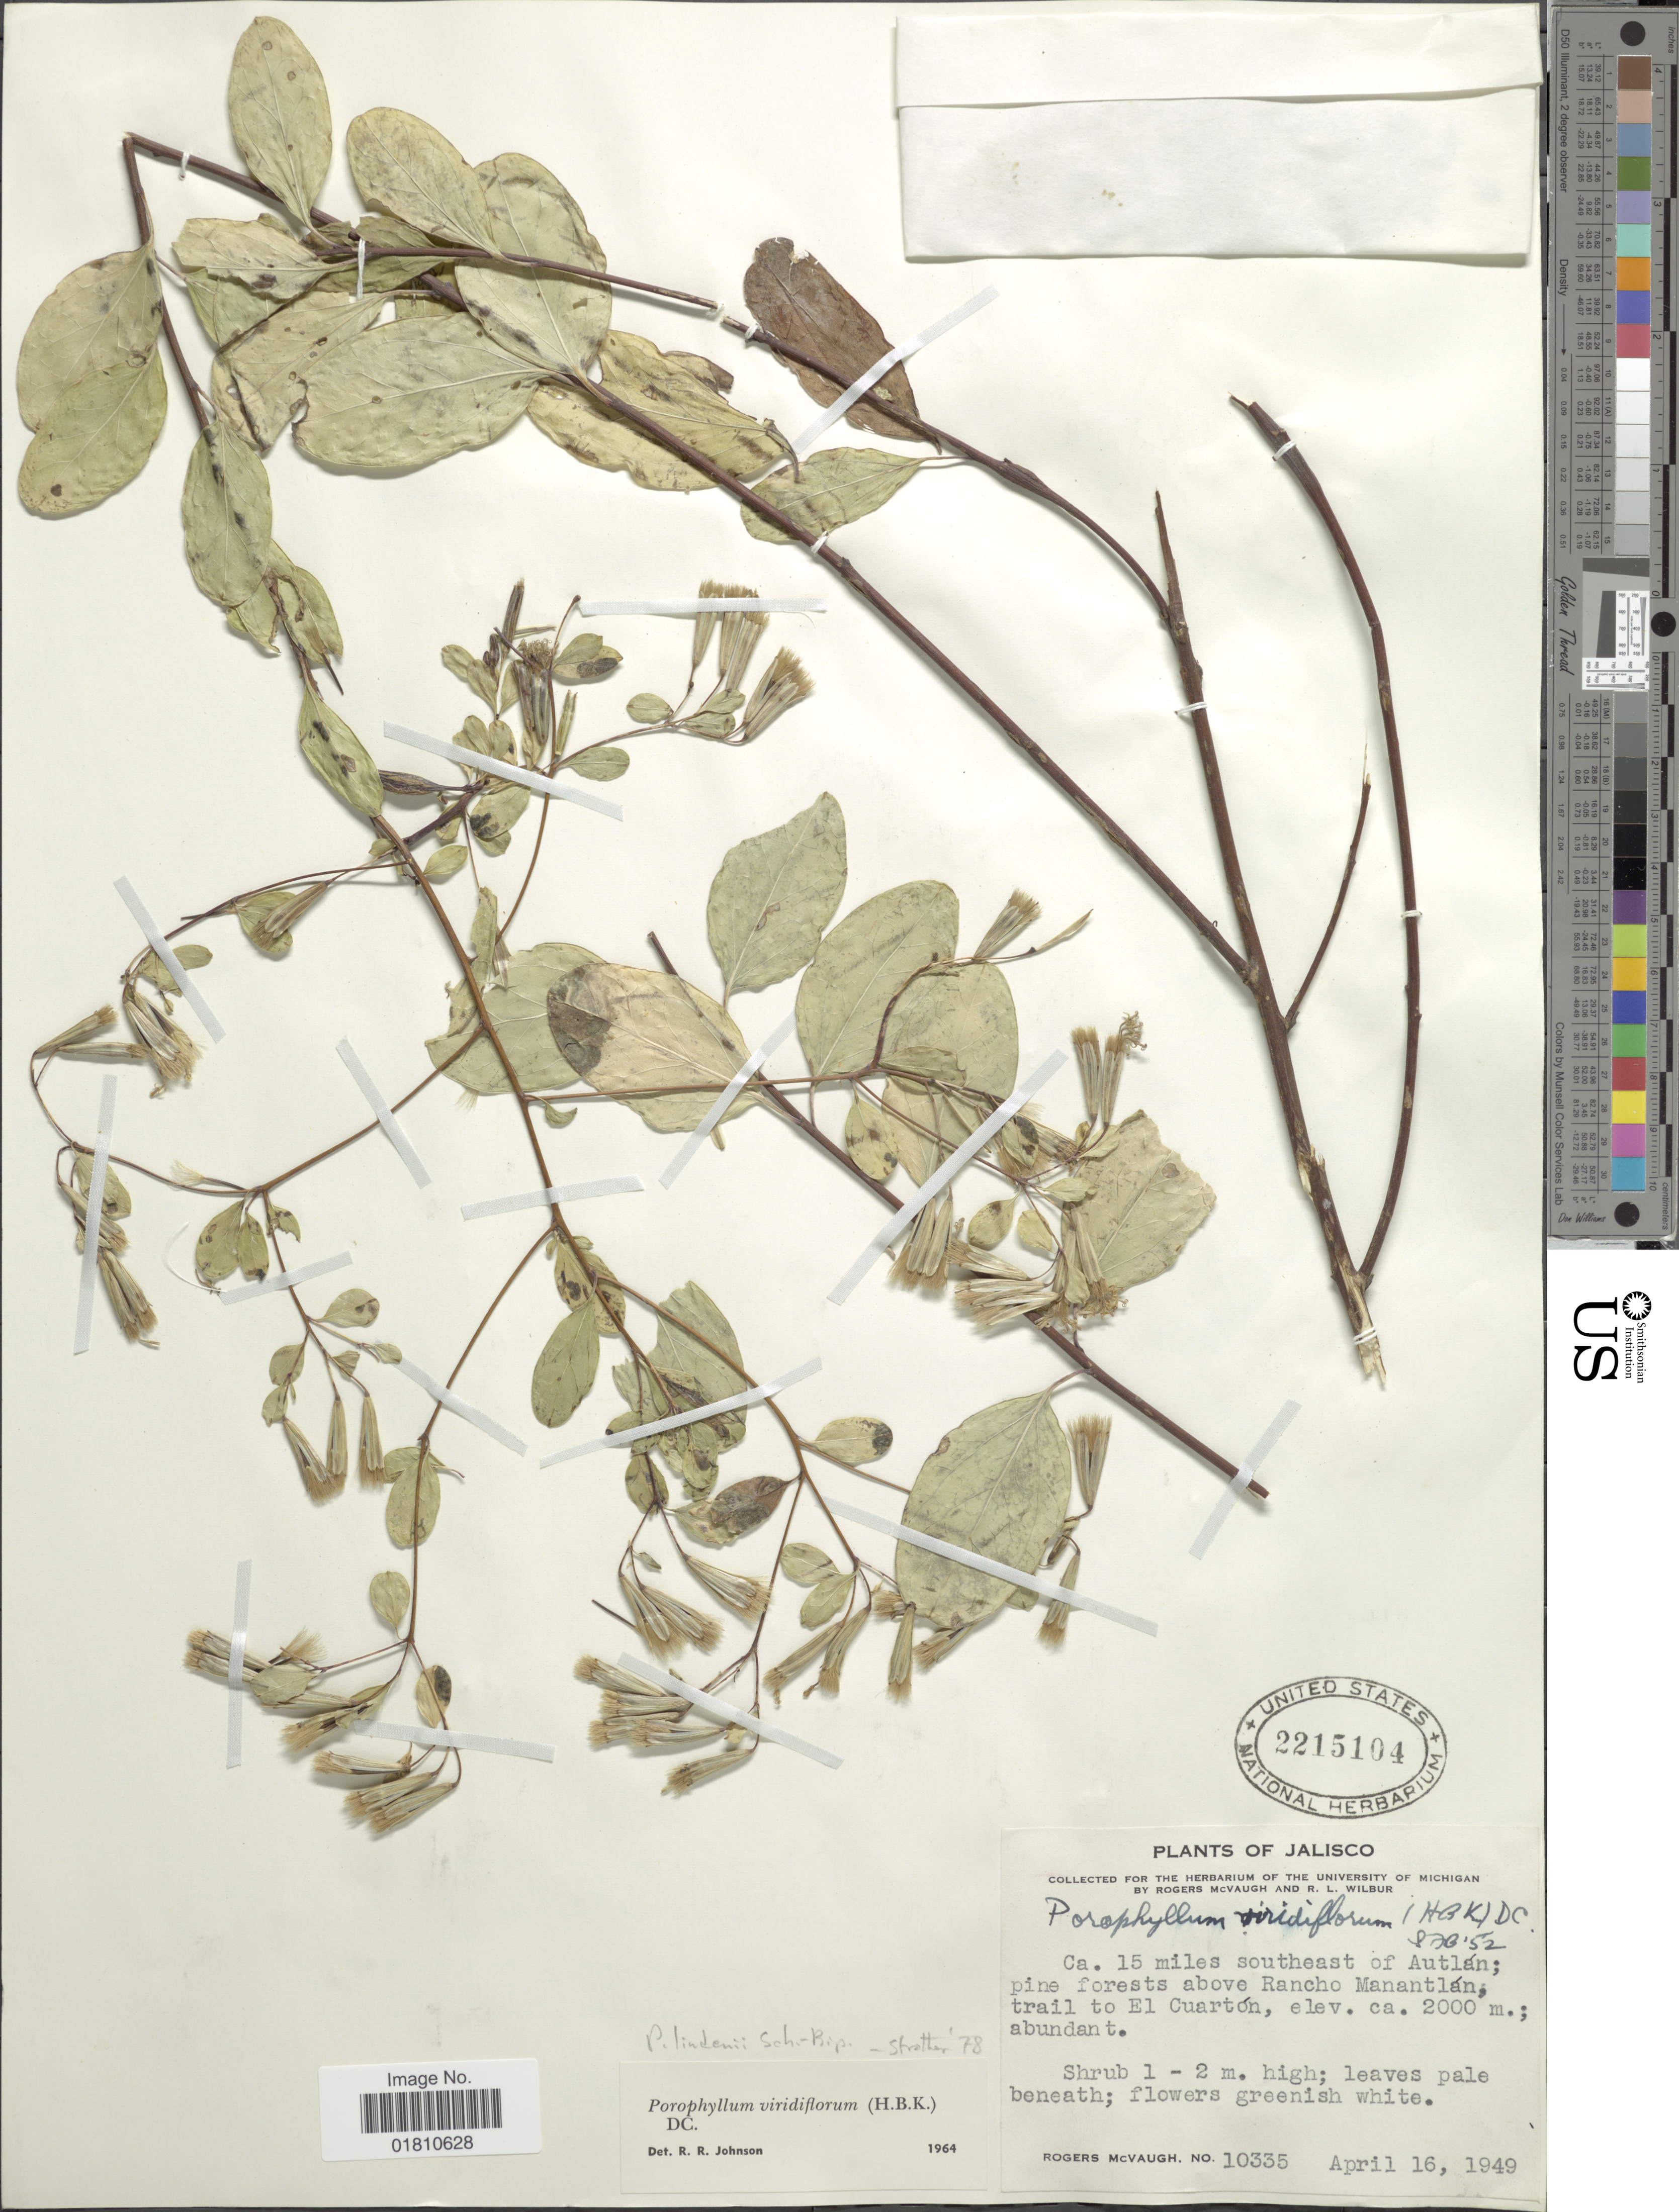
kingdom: Plantae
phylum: Tracheophyta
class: Magnoliopsida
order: Asterales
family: Asteraceae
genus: Porophyllum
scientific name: Porophyllum lindenii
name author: Sch. Bip. ex Seem.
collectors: R. McVaugh & R. L. Wilbur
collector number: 10335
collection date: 1949-04-16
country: Mexico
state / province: Jalisco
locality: Ca. 15 miles southeast of Autlan; pine forest above Manantlan, trail to El Cuarton.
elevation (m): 2000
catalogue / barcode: US 2215104